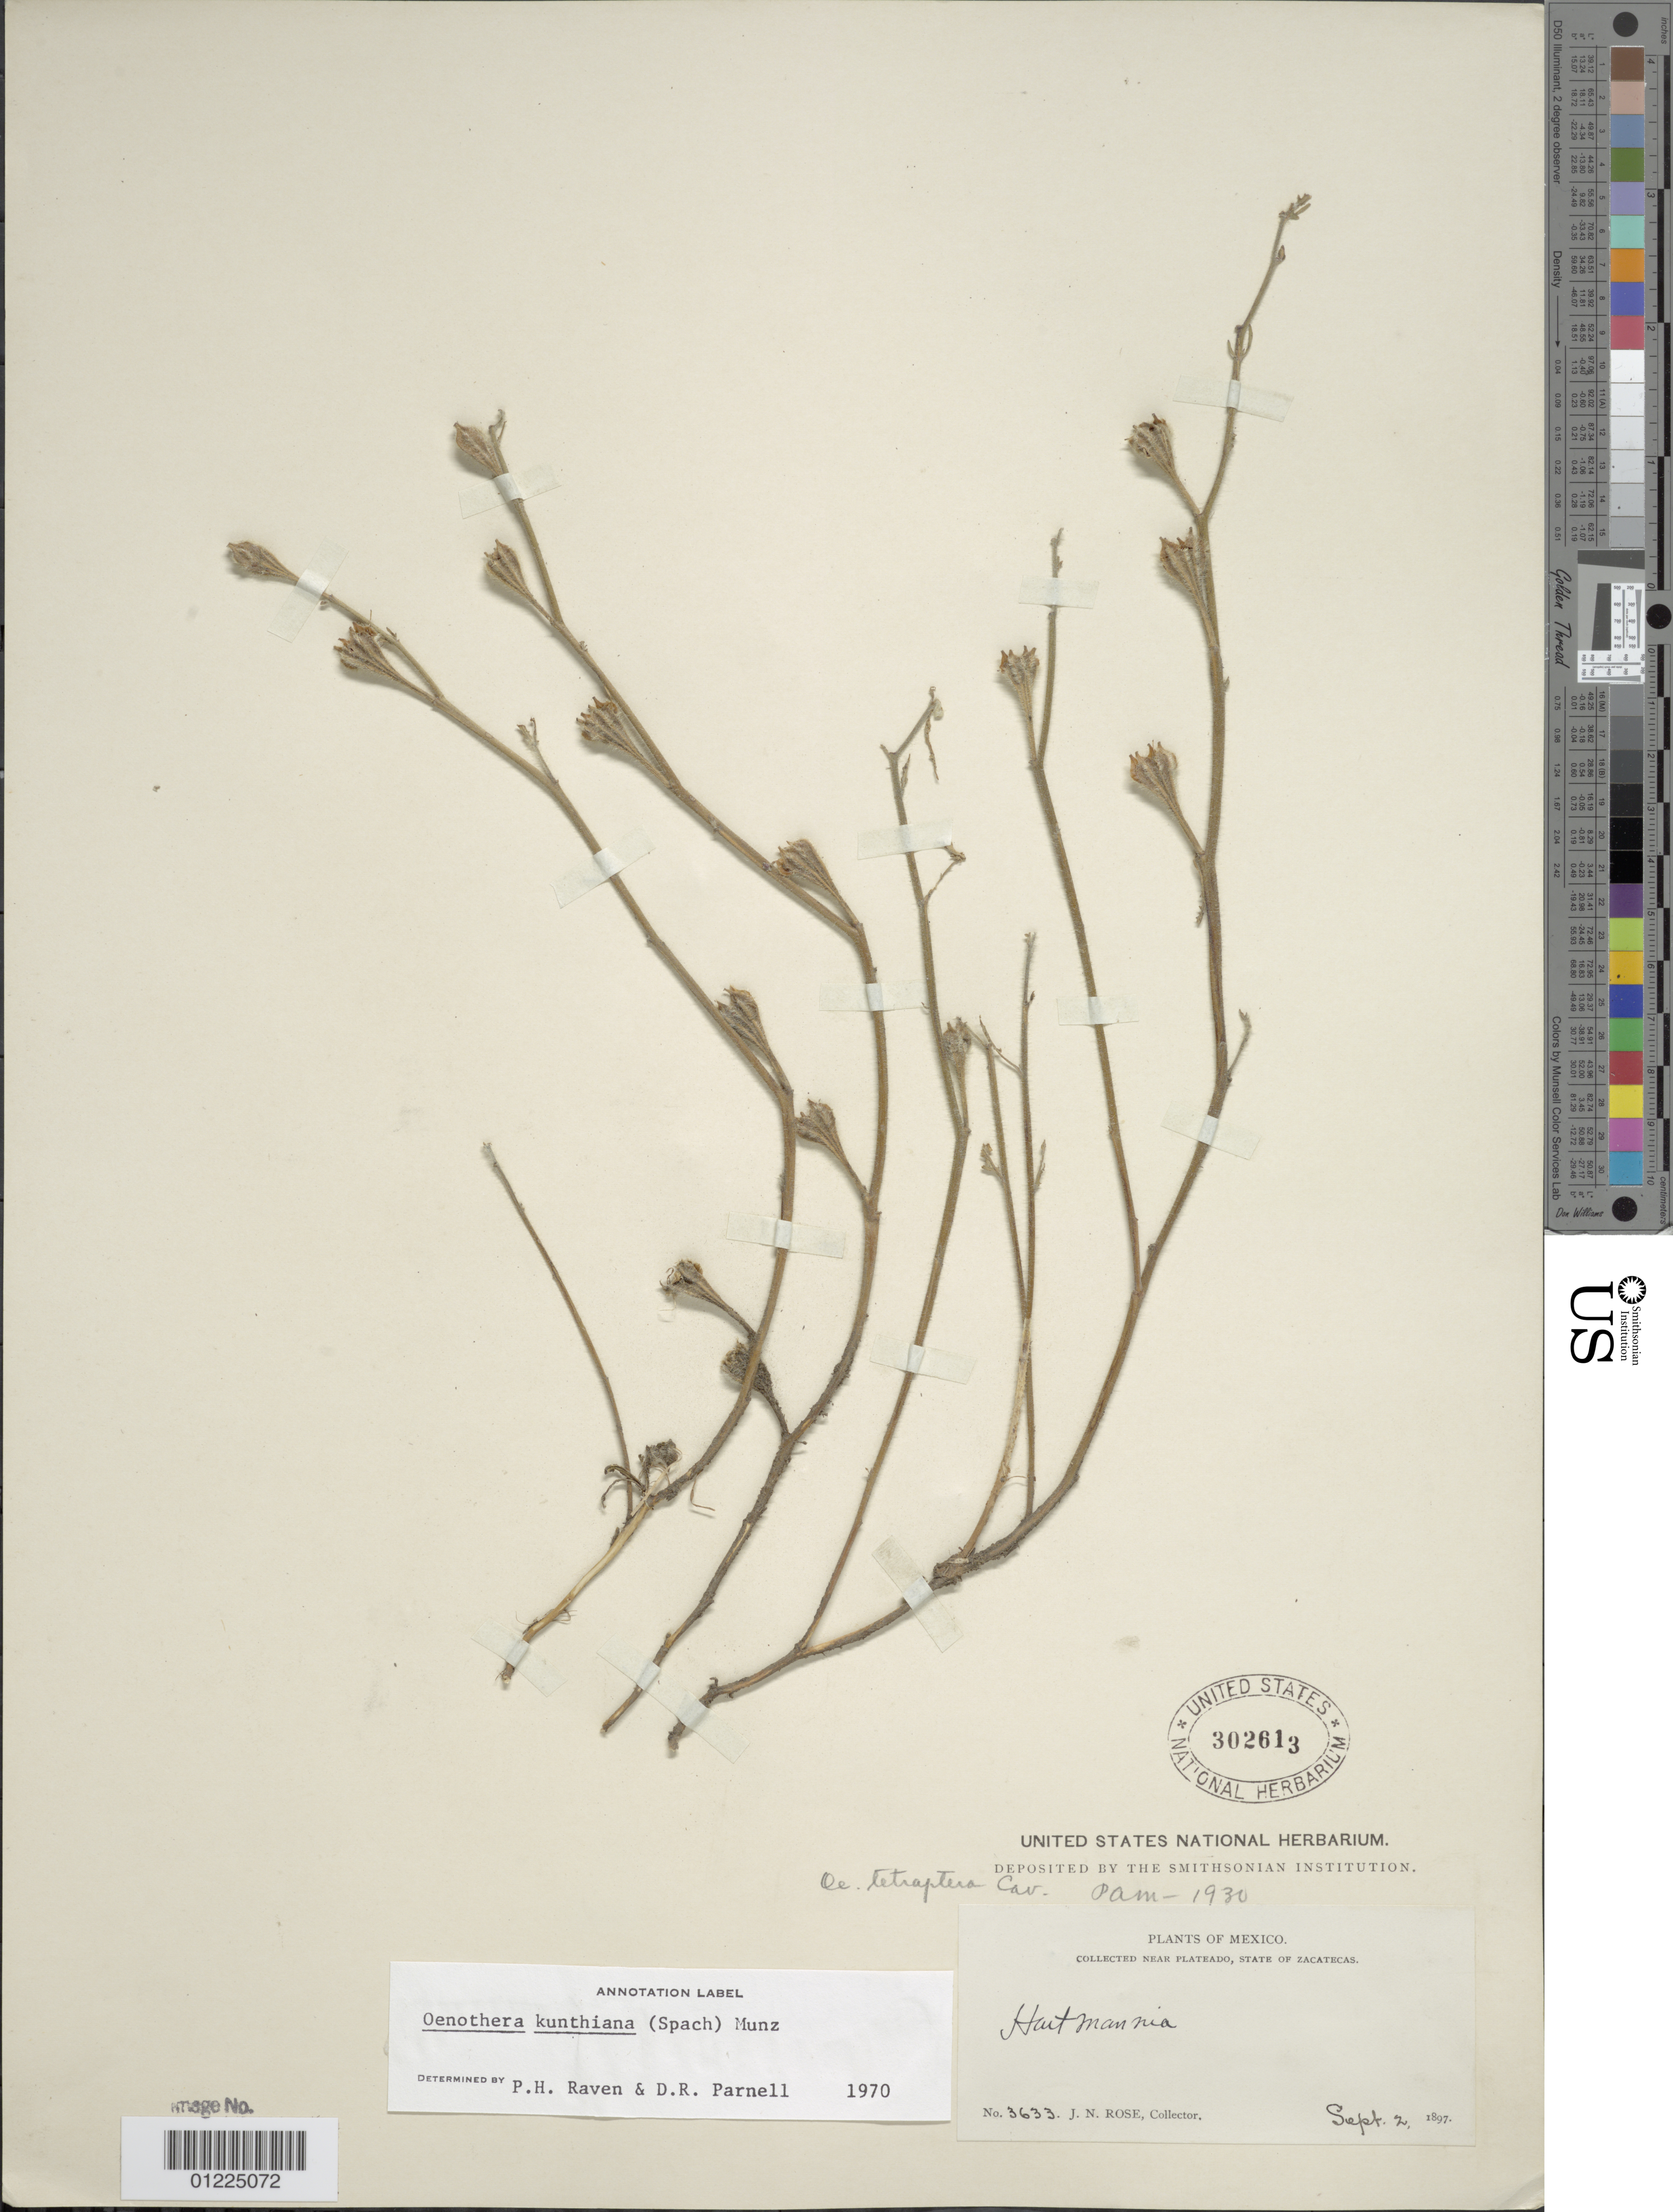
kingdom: Plantae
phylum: Tracheophyta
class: Magnoliopsida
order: Myrtales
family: Onagraceae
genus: Oenothera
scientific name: Oenothera kunthiana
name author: (Spach) Munz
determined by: Raven, P. H.; Parnell, D. R.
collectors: J. N. Rose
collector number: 3633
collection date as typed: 2 Sep 1897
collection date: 1897-09-02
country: Mexico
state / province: Zacatecas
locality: Near Plateado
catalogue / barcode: US 302613